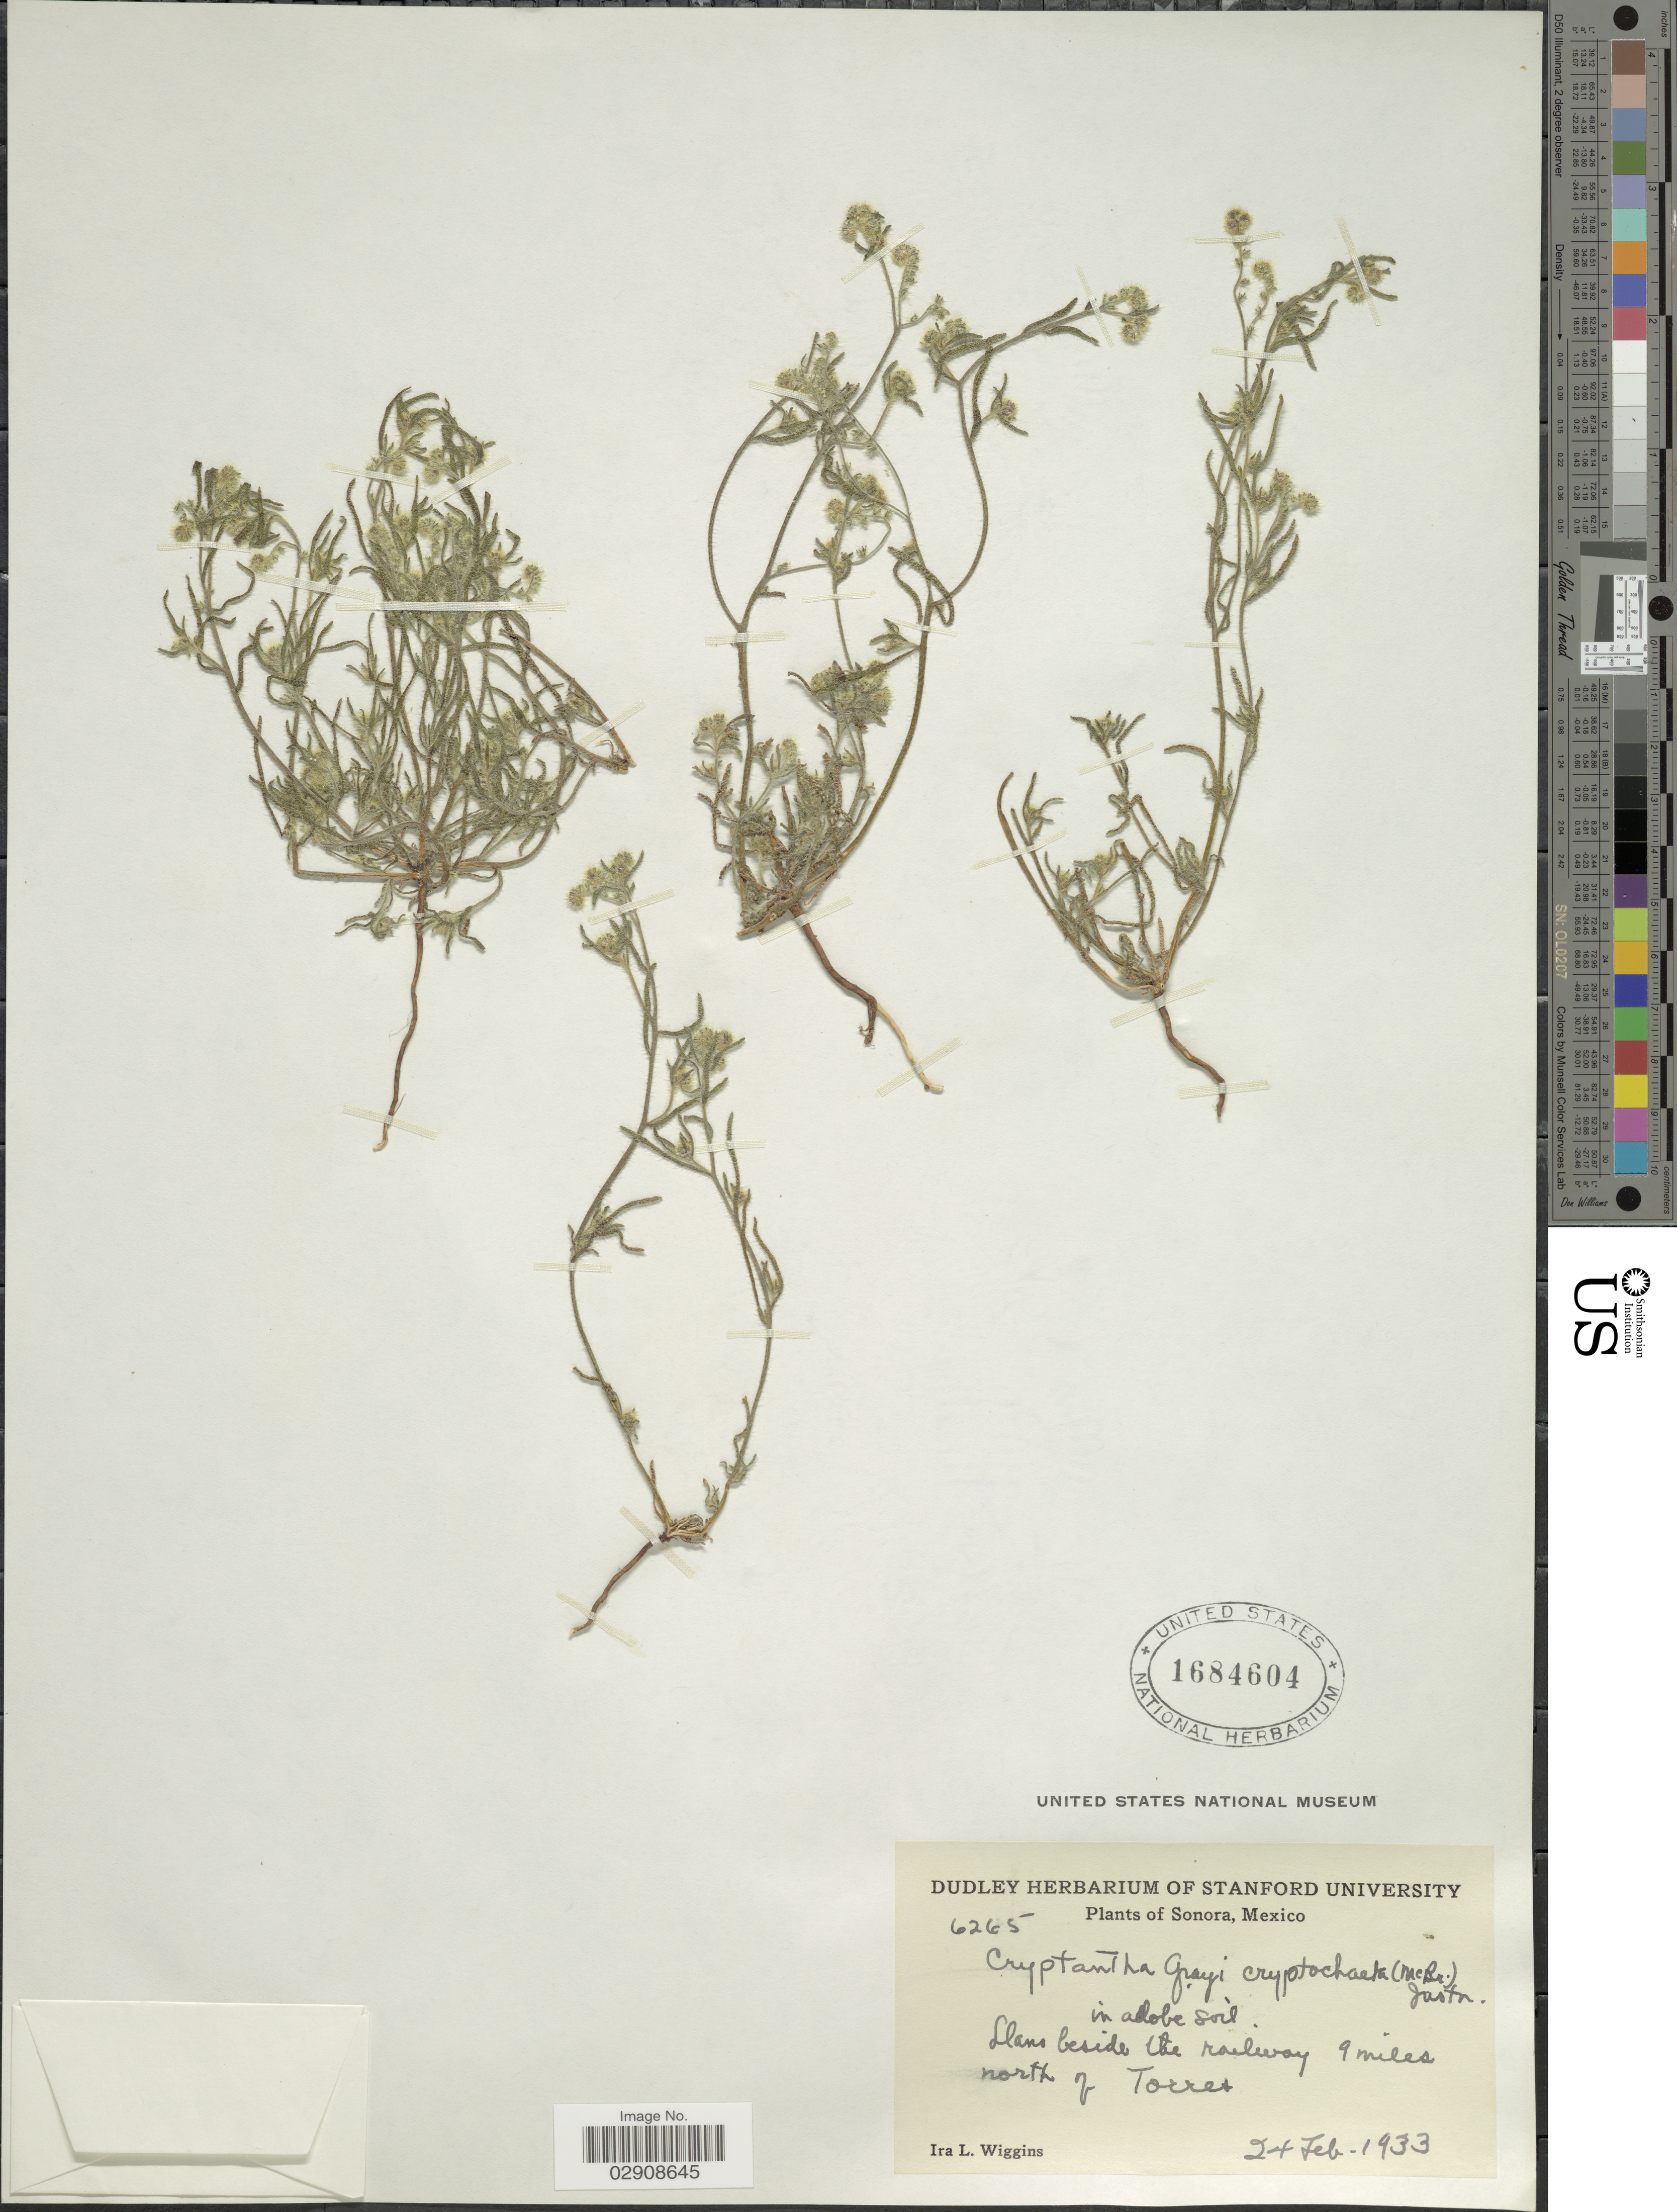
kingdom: Plantae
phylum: Tracheophyta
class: Magnoliopsida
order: Boraginales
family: Boraginaceae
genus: Cryptantha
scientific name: Cryptantha grayi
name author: (Vasey &) J.F. Macbr.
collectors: I. L. Wiggins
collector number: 6265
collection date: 1933-02-24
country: Mexico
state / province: Sonora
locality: Llano beside the railway 9 miles north of Torres.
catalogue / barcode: US 1684604